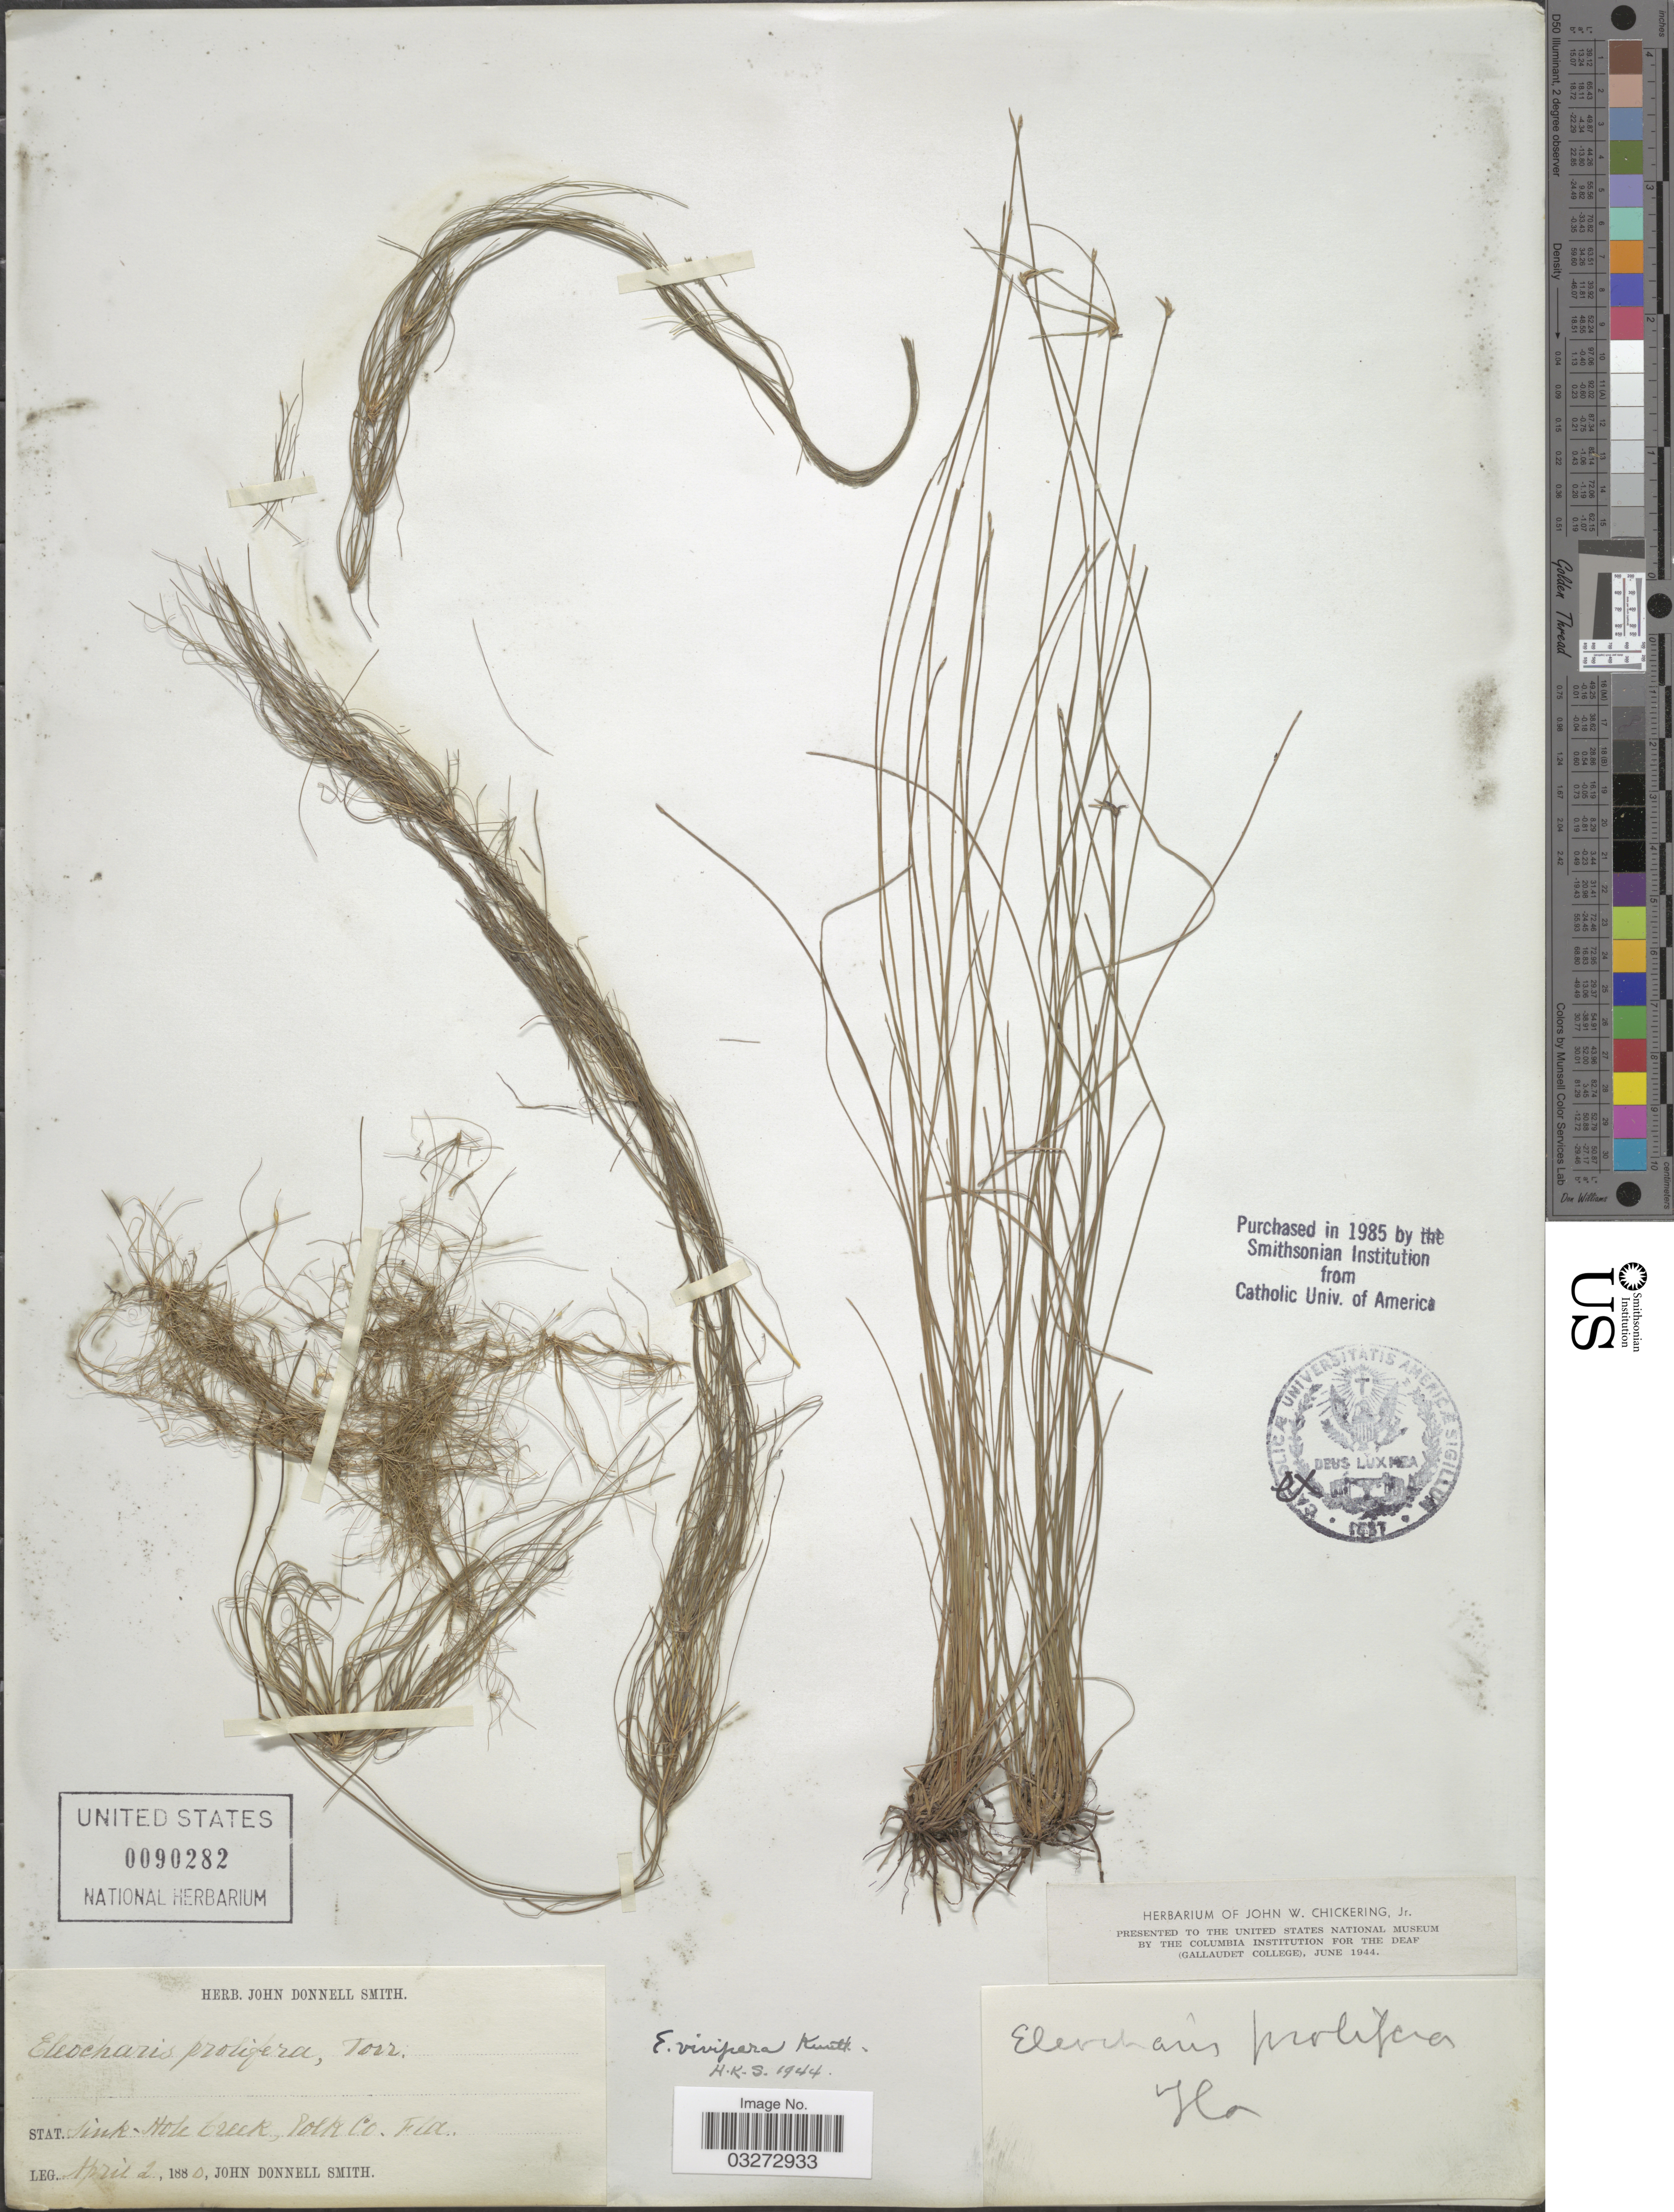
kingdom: Plantae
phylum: Tracheophyta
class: Liliopsida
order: Poales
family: Cyperaceae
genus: Eleocharis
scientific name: Eleocharis vivipara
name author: Link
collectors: J. Donnell Smith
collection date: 1880-04-02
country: United States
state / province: Florida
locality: Stat. Sink-Hole Creek, Polk Co. Fla.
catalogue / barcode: US 90282